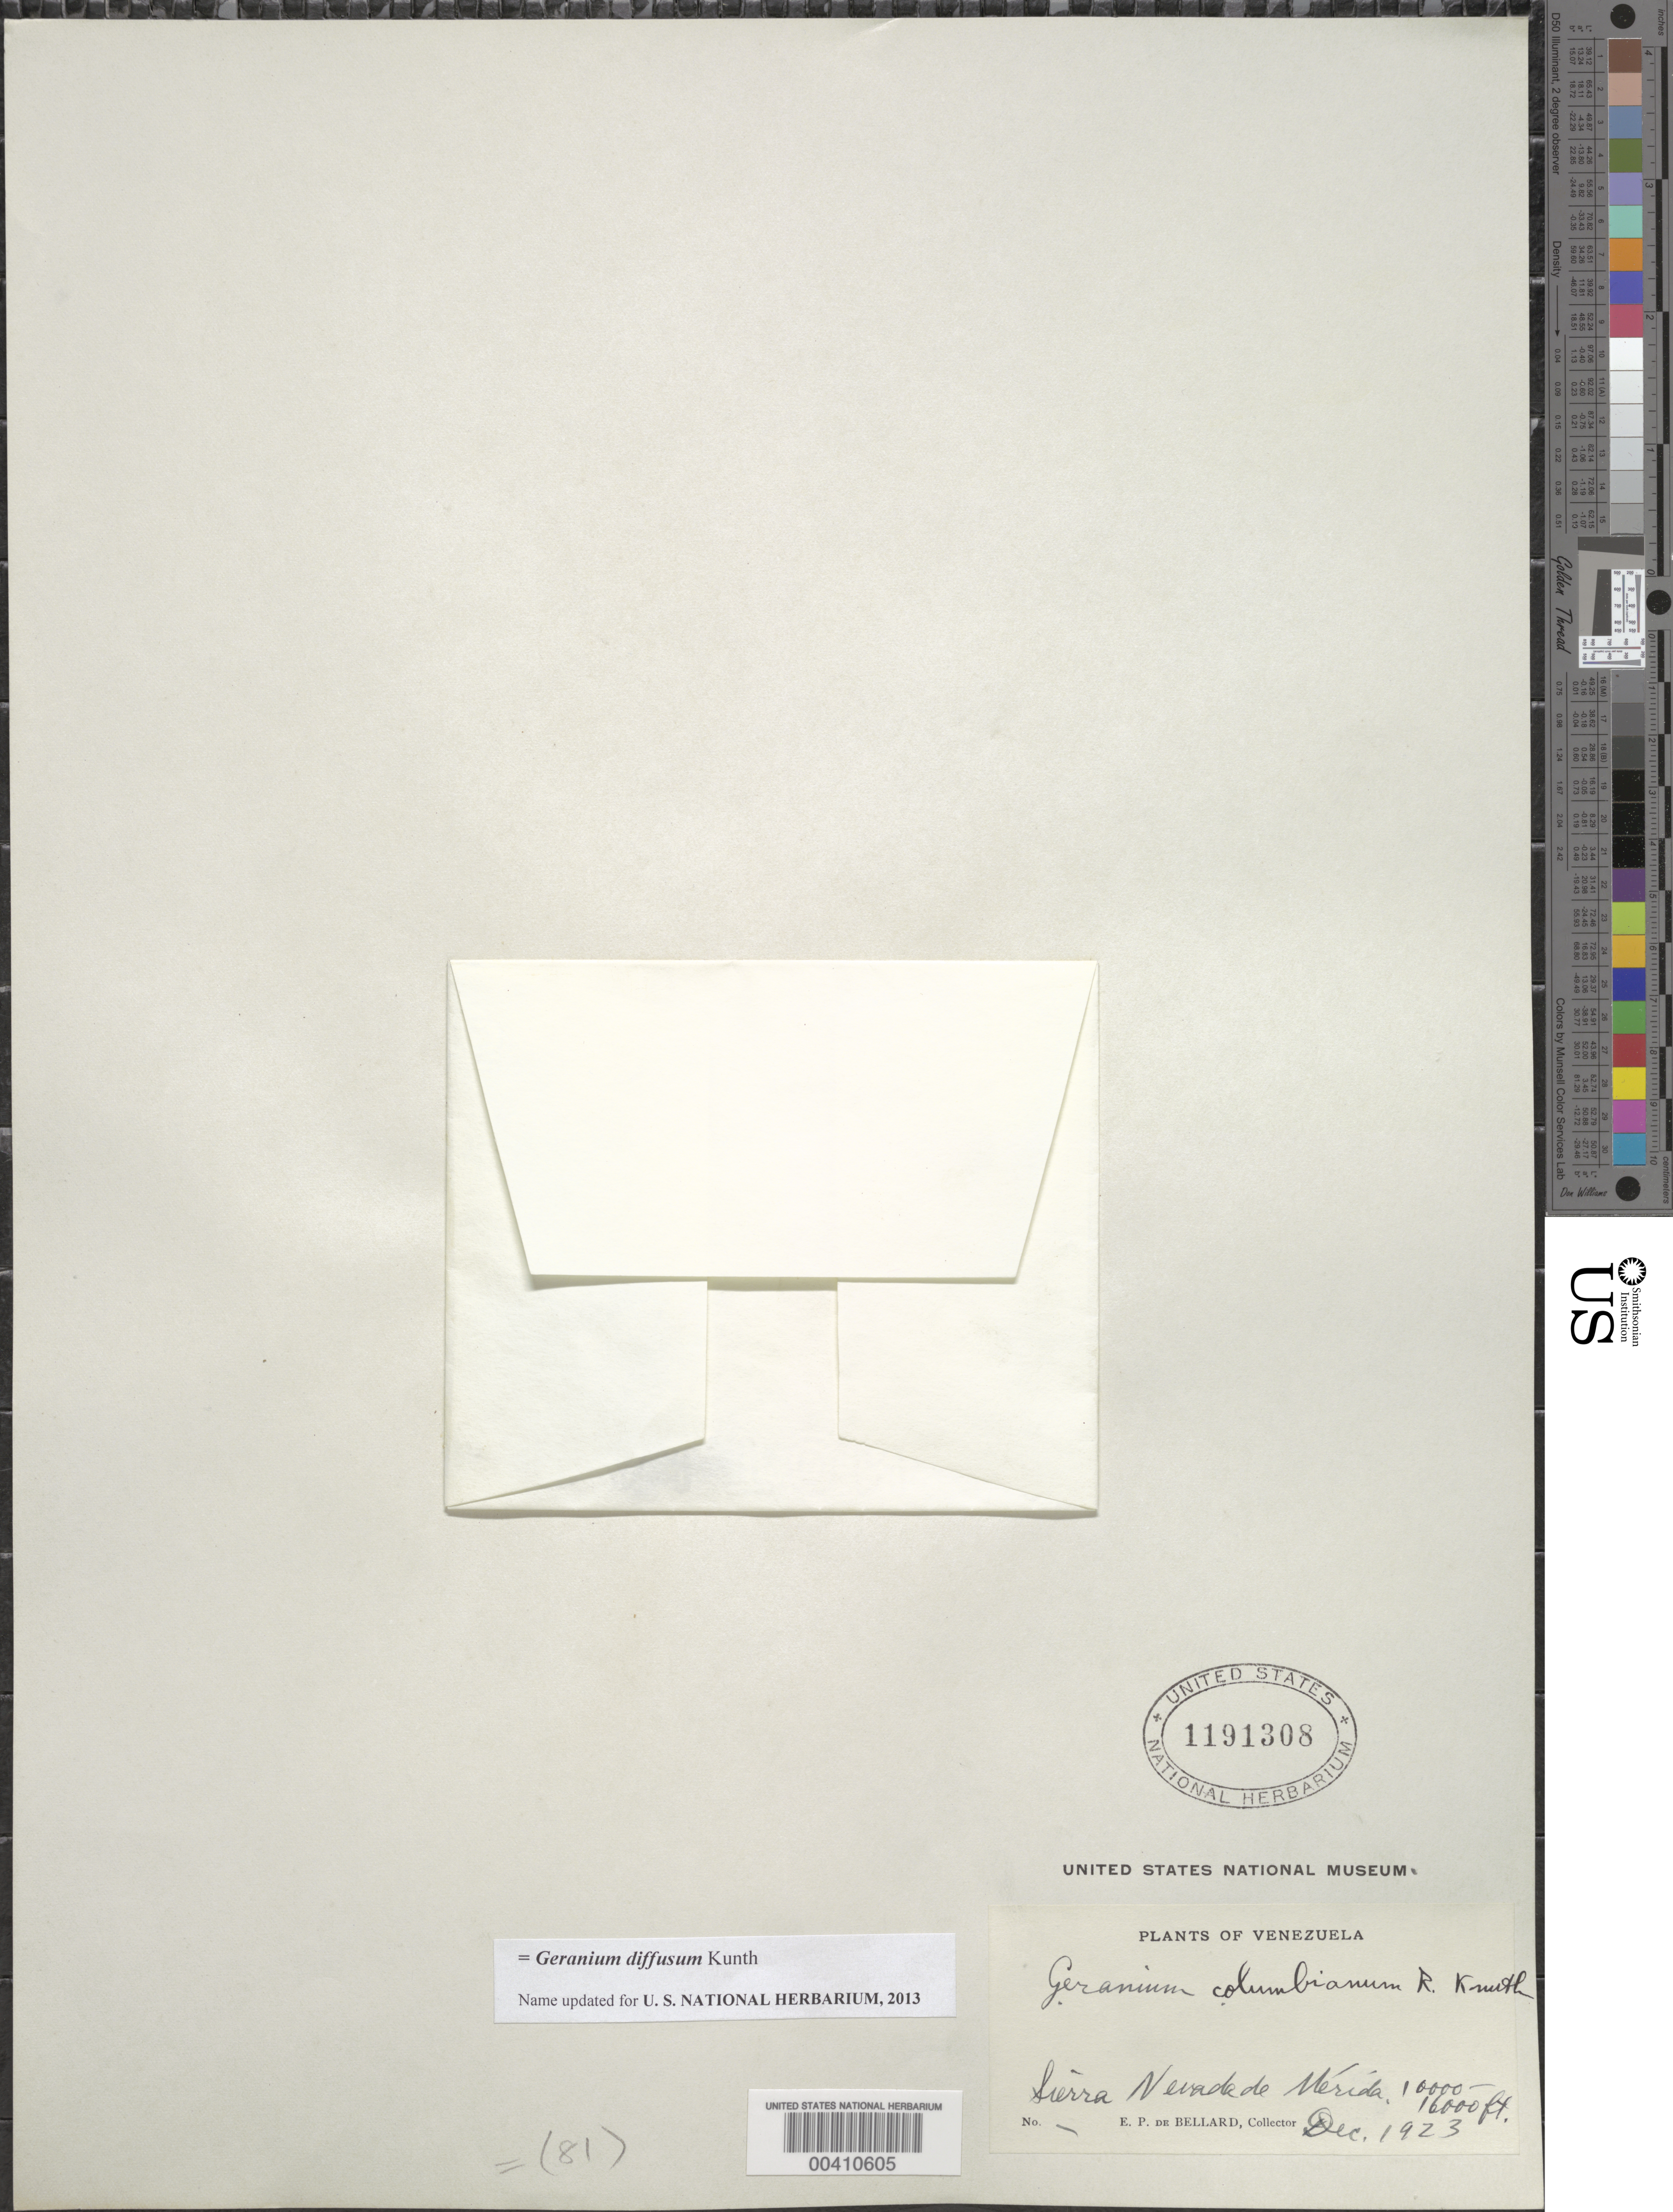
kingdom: Plantae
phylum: Tracheophyta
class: Magnoliopsida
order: Geraniales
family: Geraniaceae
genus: Geranium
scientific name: Geranium diffusum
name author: Kunth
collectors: E. de Bellard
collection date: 1923-12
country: Venezuela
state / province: Mérida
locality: Sierra Nevada de Mérida.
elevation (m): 3048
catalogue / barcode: US 1191308